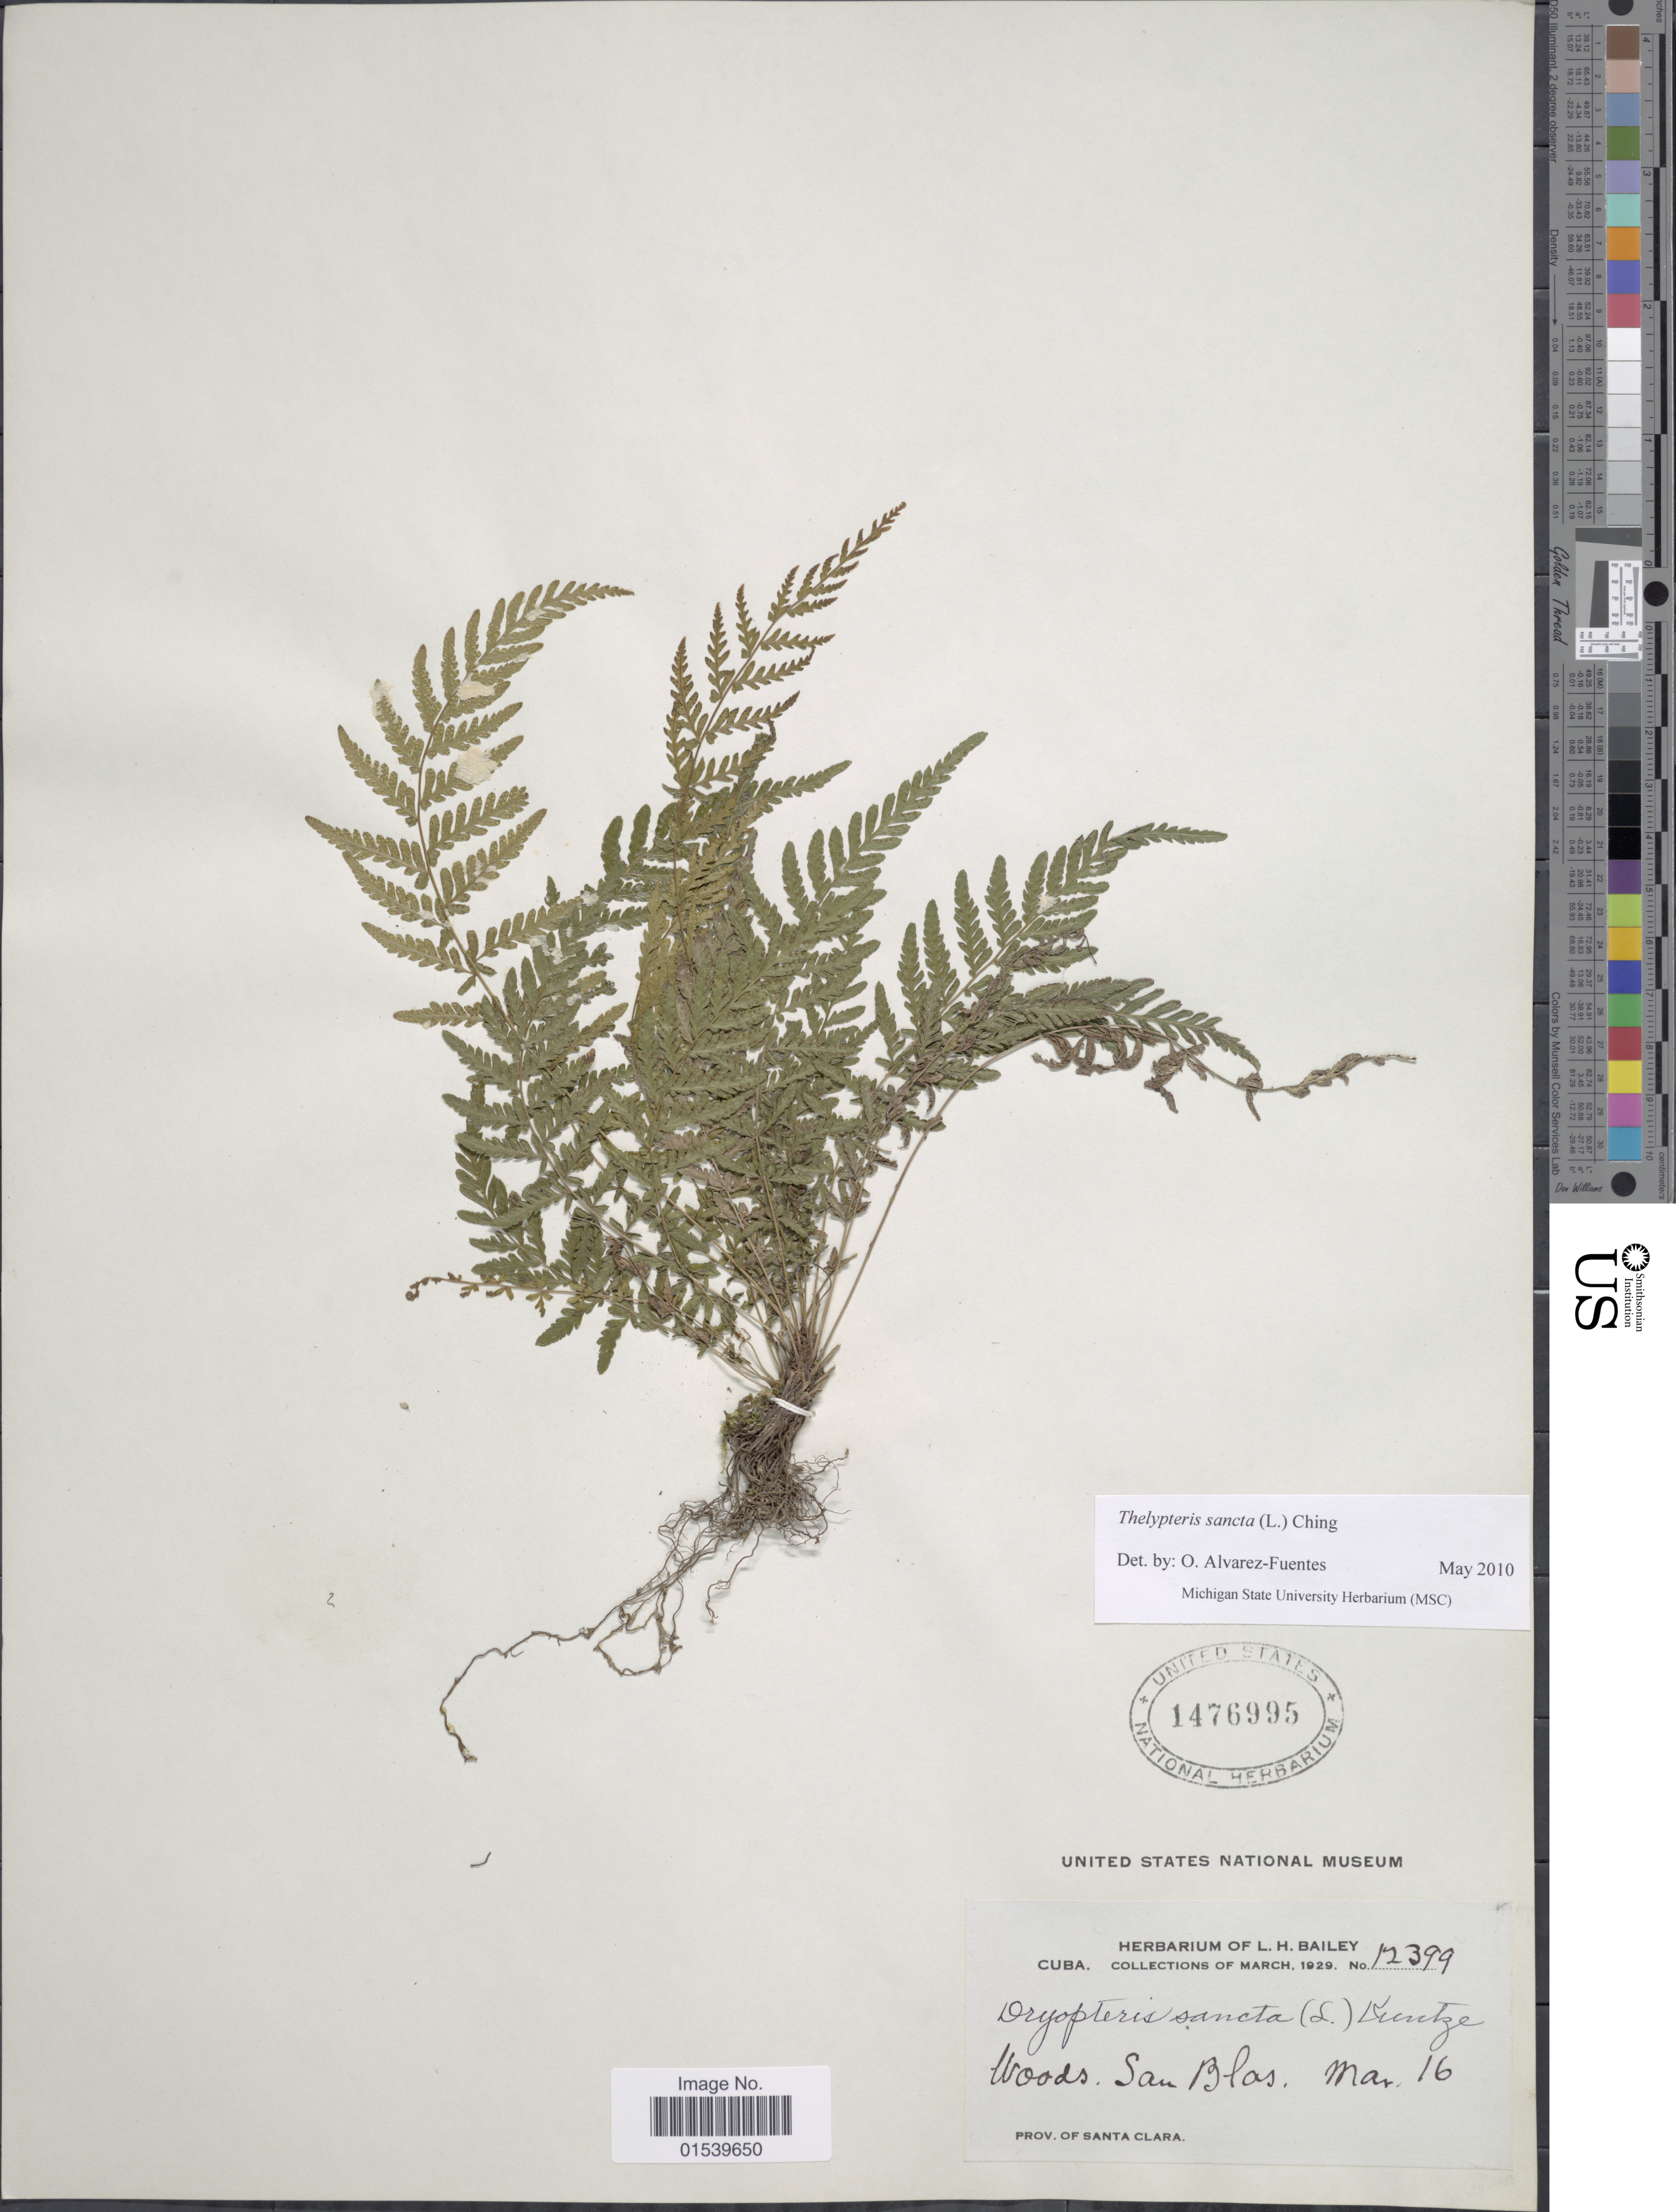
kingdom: Plantae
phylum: Tracheophyta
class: Polypodiopsida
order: Polypodiales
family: Thelypteridaceae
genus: Amauropelta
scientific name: Amauropelta sancta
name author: (L.) Pic. Serm.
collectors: ex Herb. L.H. Bailey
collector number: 12399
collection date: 1929-03-16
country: Cuba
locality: San Blas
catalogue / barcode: US 1476995